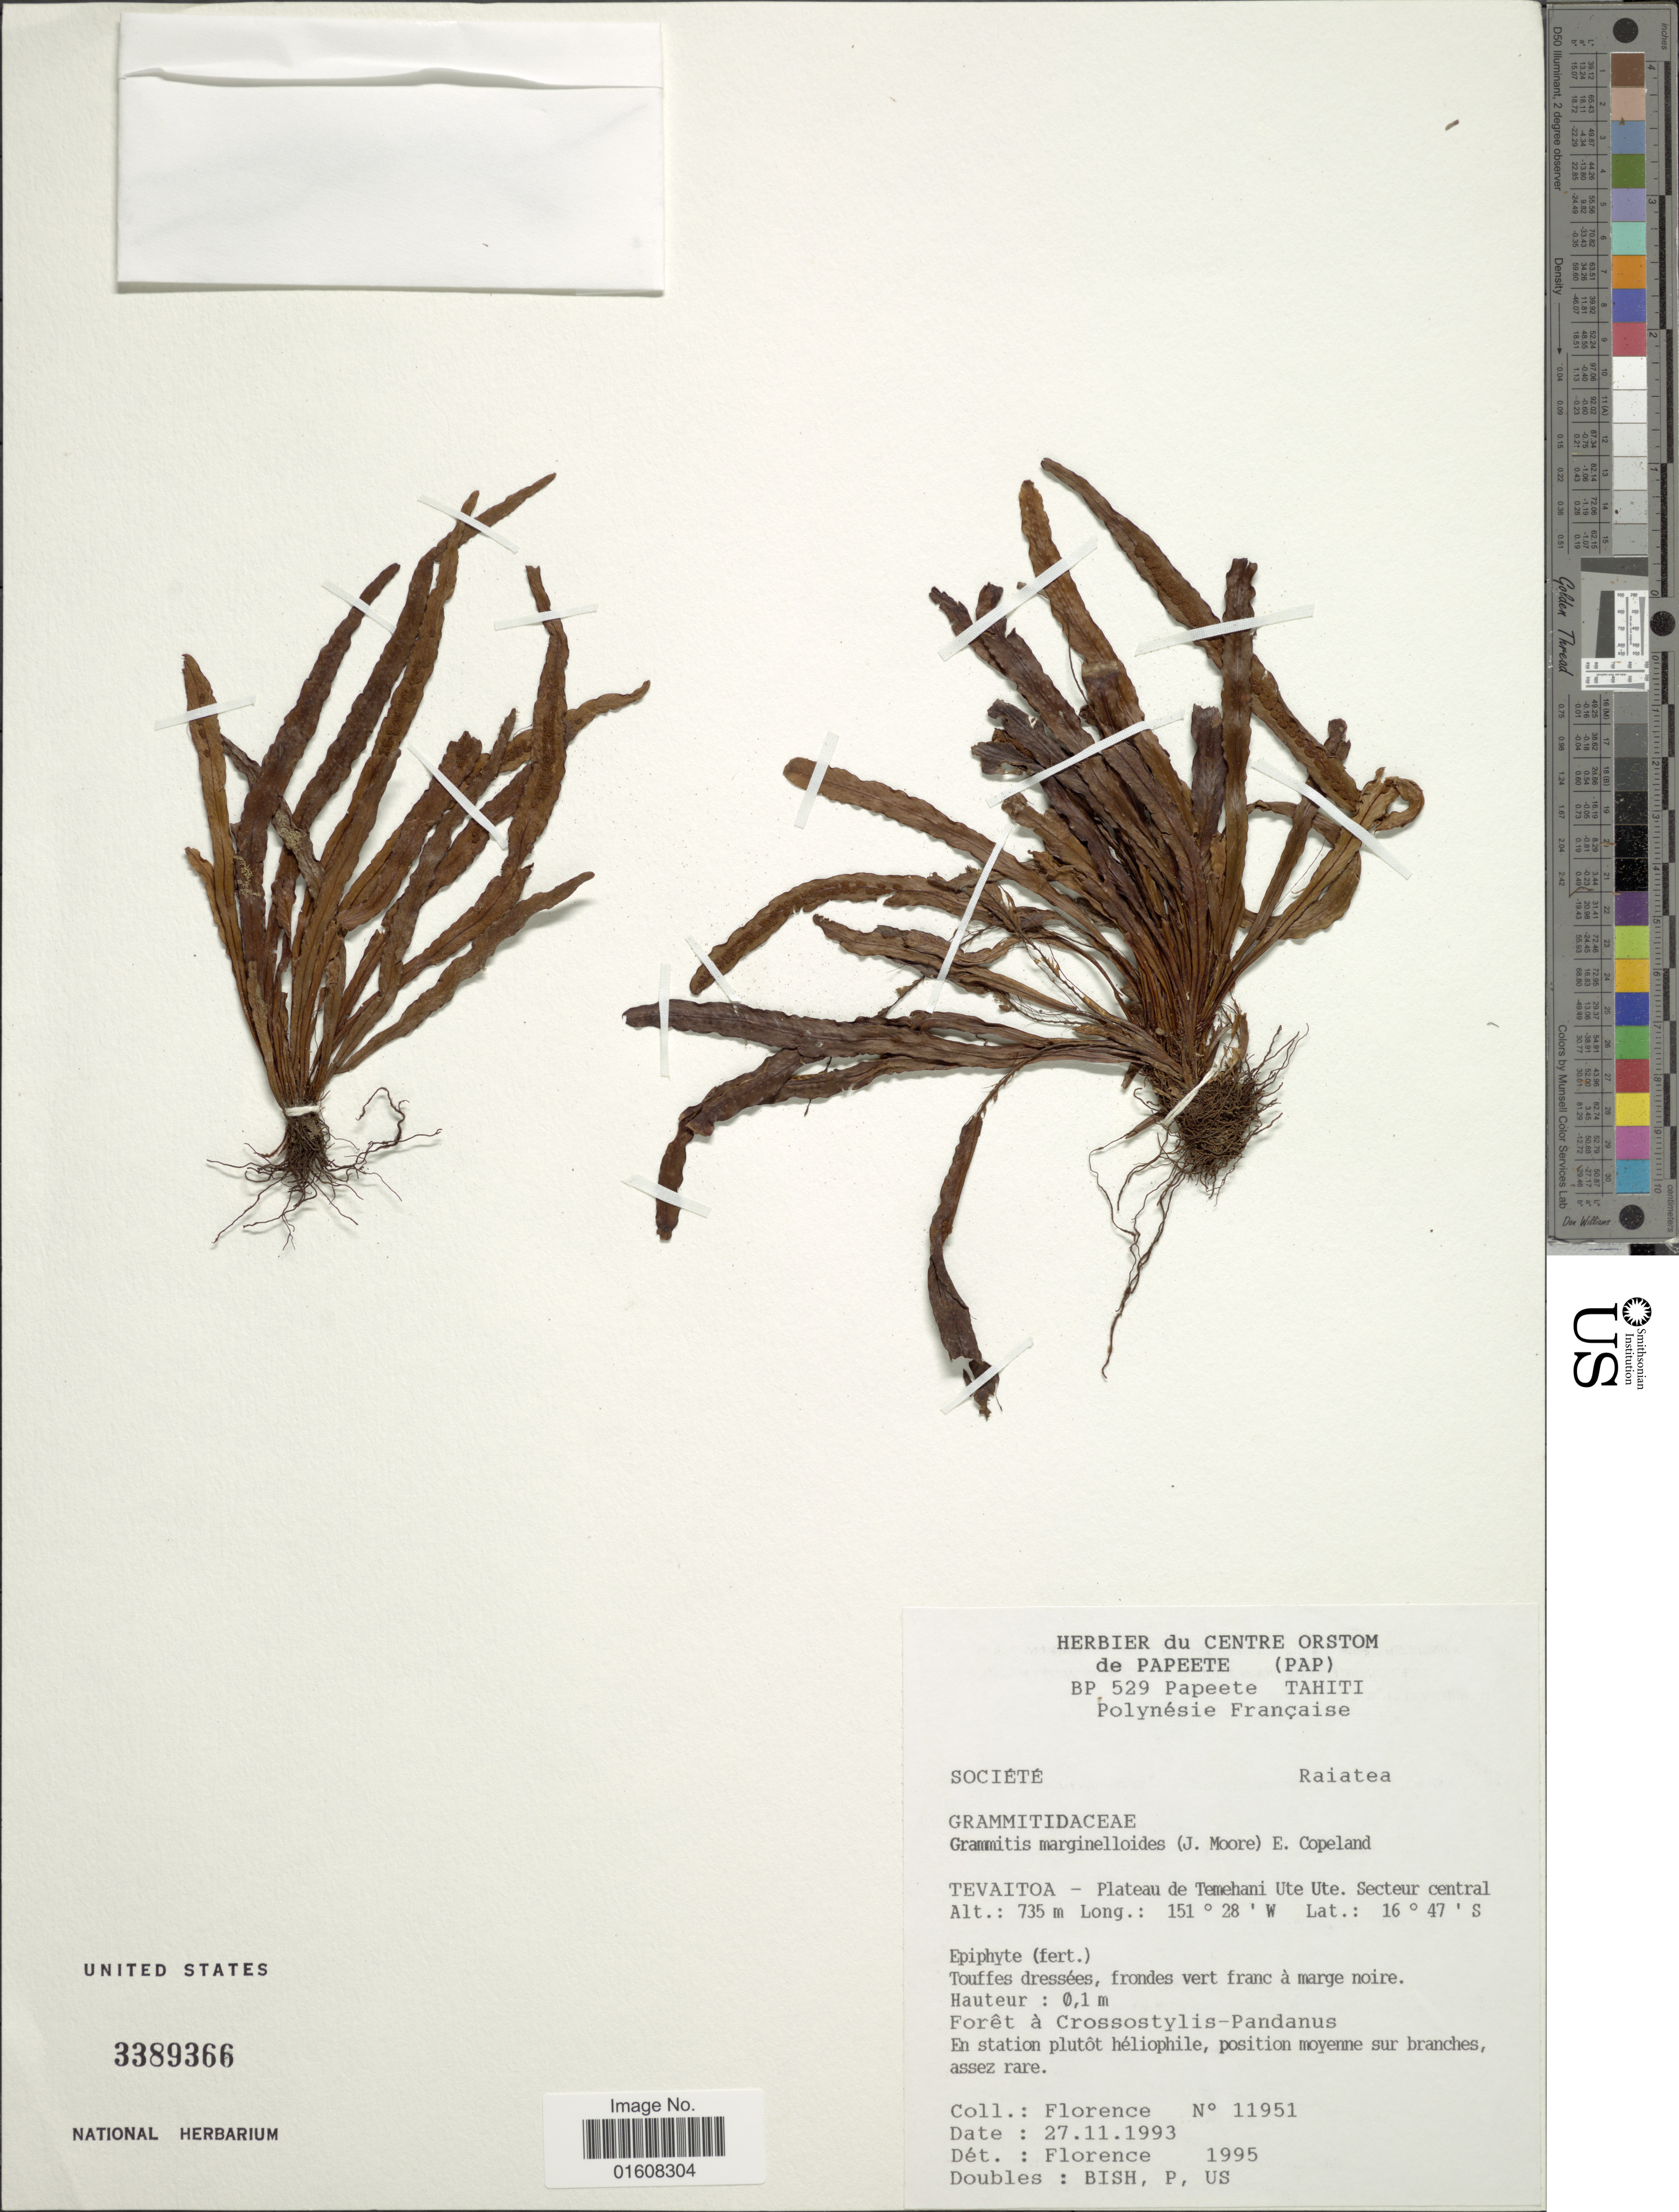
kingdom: Plantae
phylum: Tracheophyta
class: Polypodiopsida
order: Polypodiales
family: Polypodiaceae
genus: Grammitis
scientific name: Grammitis marginelloides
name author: (J.W. Moore) Copel.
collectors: -. Florence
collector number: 11951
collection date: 1993-11-27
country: French Polynesia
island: Raiatea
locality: Société. Raiatea. Tevaitoa - Plateau de Temehani Ute Ute. Secteur central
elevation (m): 735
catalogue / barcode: US 3389366